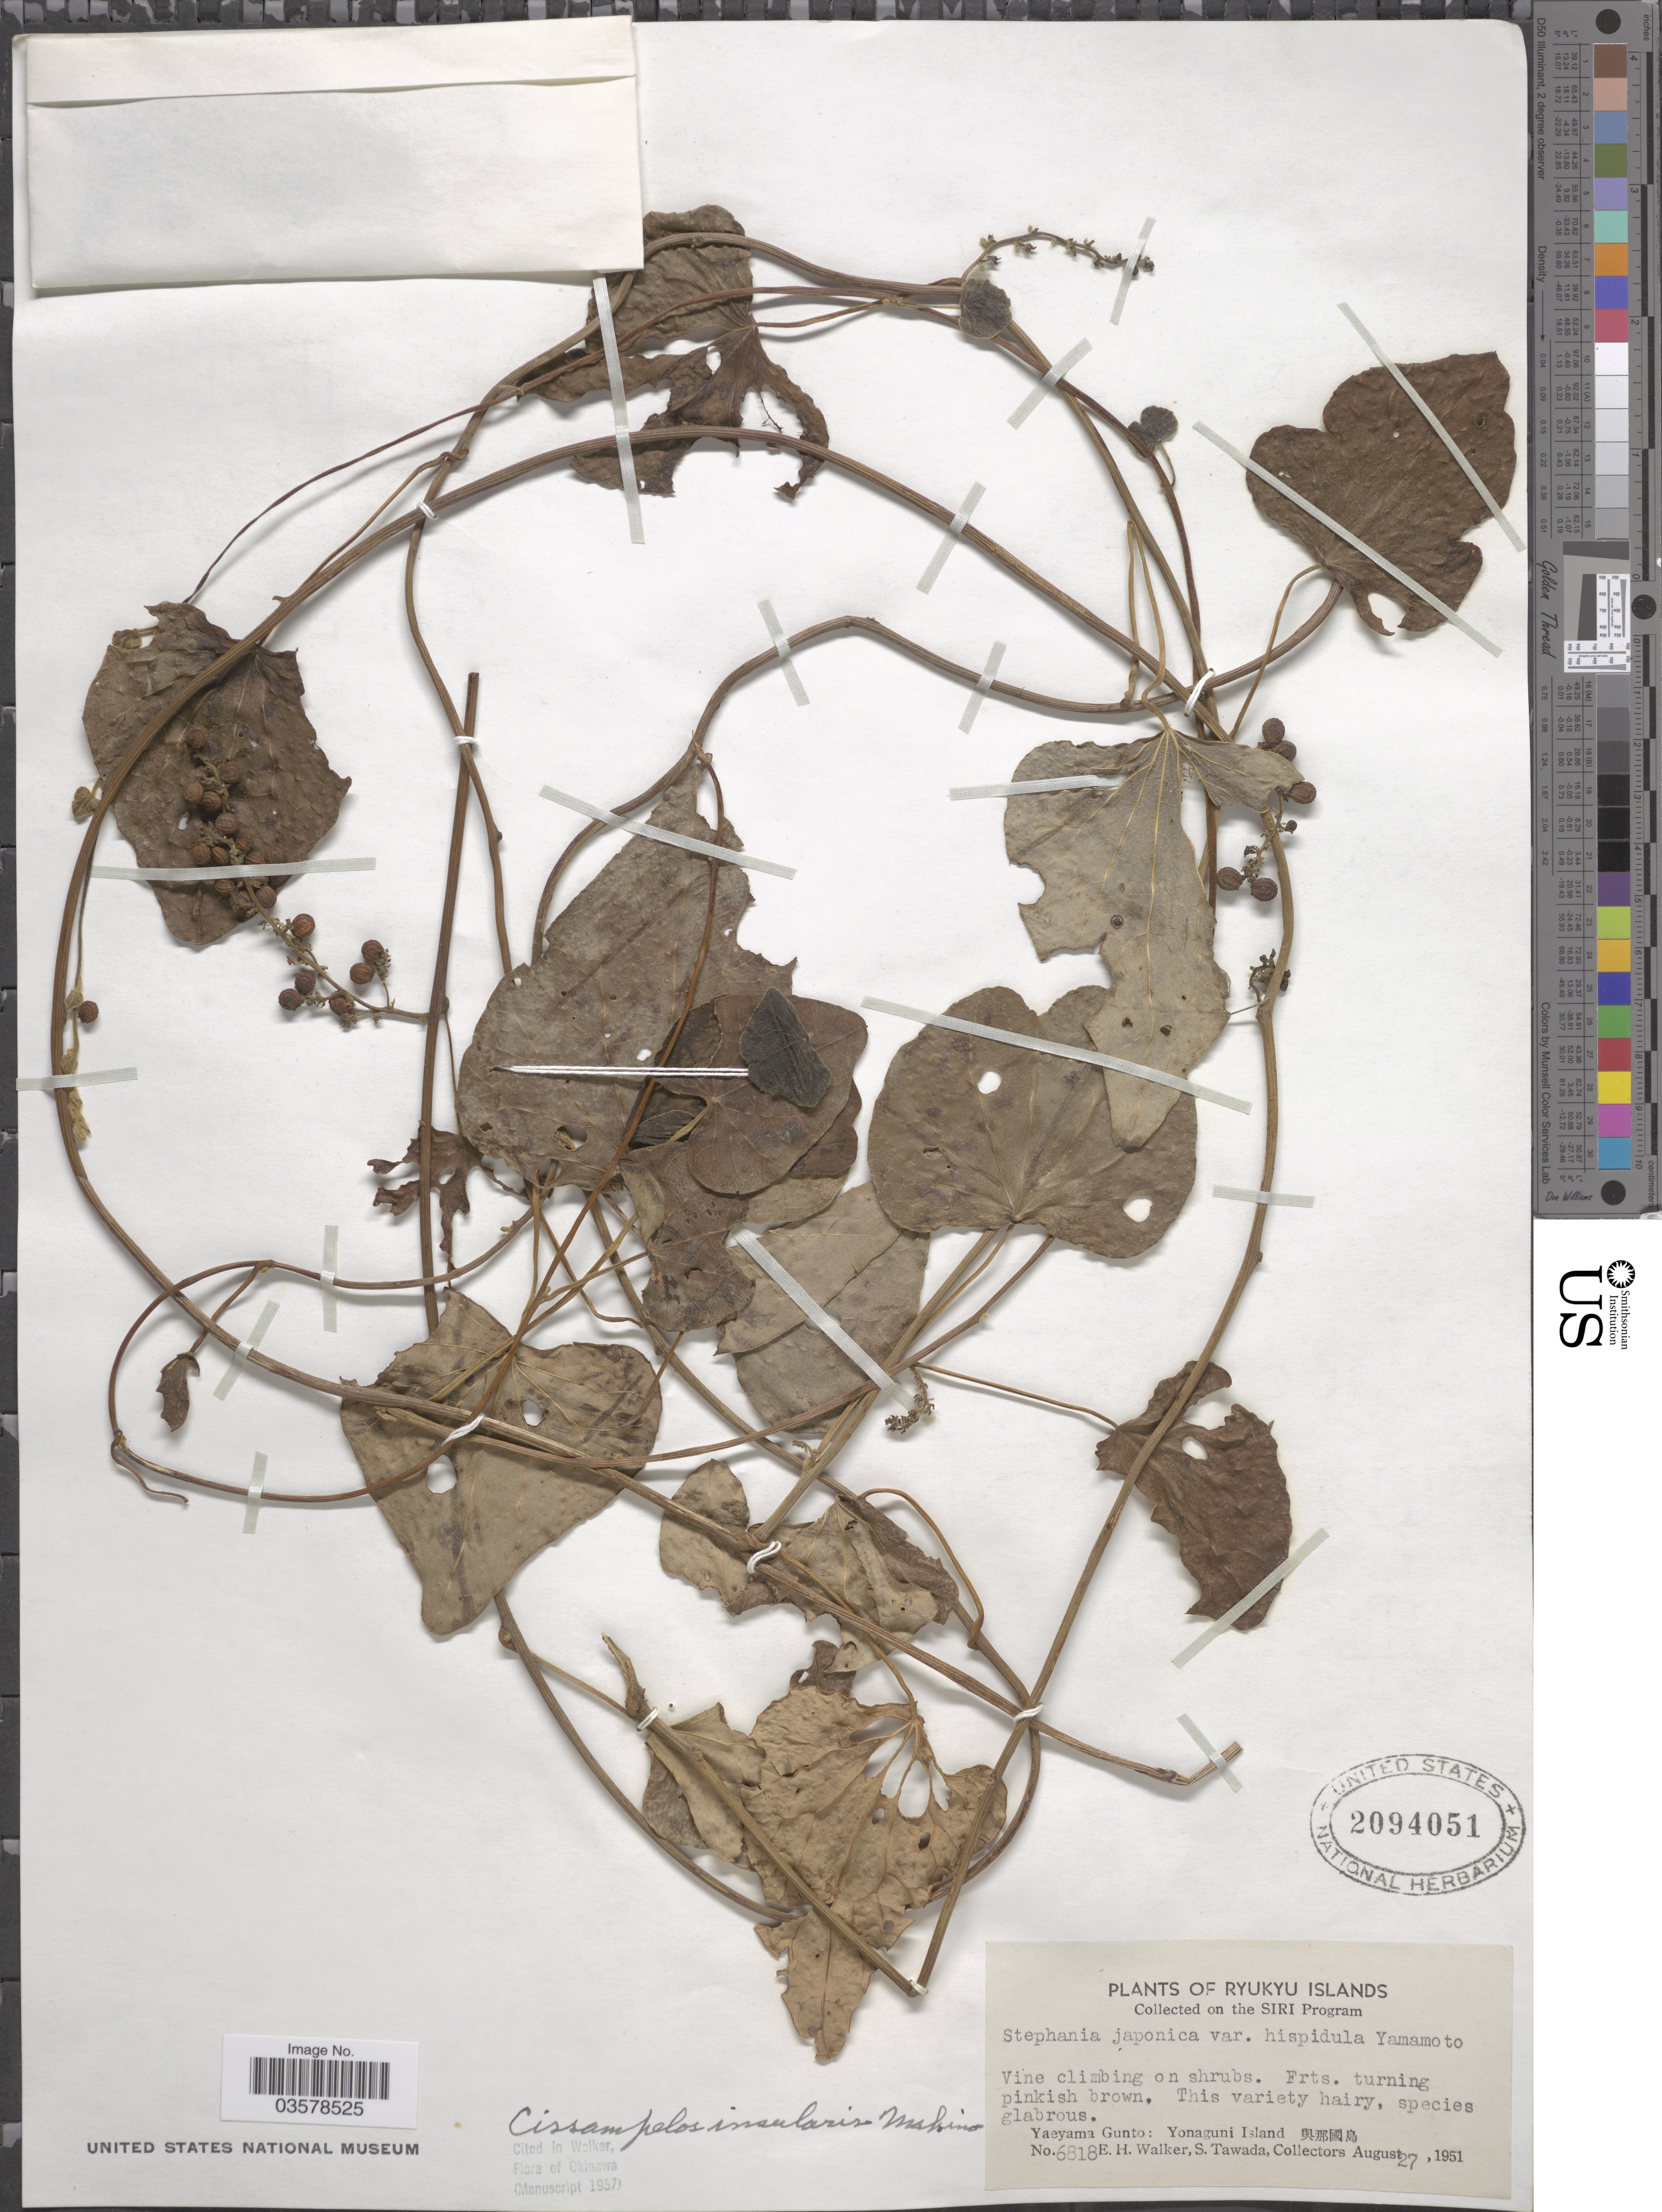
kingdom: Plantae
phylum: Tracheophyta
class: Magnoliopsida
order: Ranunculales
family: Menispermaceae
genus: Cissampelos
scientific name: Cissampelos insularis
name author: Makino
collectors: E. H. Walker & S. Tawada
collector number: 6818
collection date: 1951-08-27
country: Japan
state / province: Okinawa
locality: Ryukyu Islands. Yaeyama Gunto: Yonaguni Island X.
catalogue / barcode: US 2094051